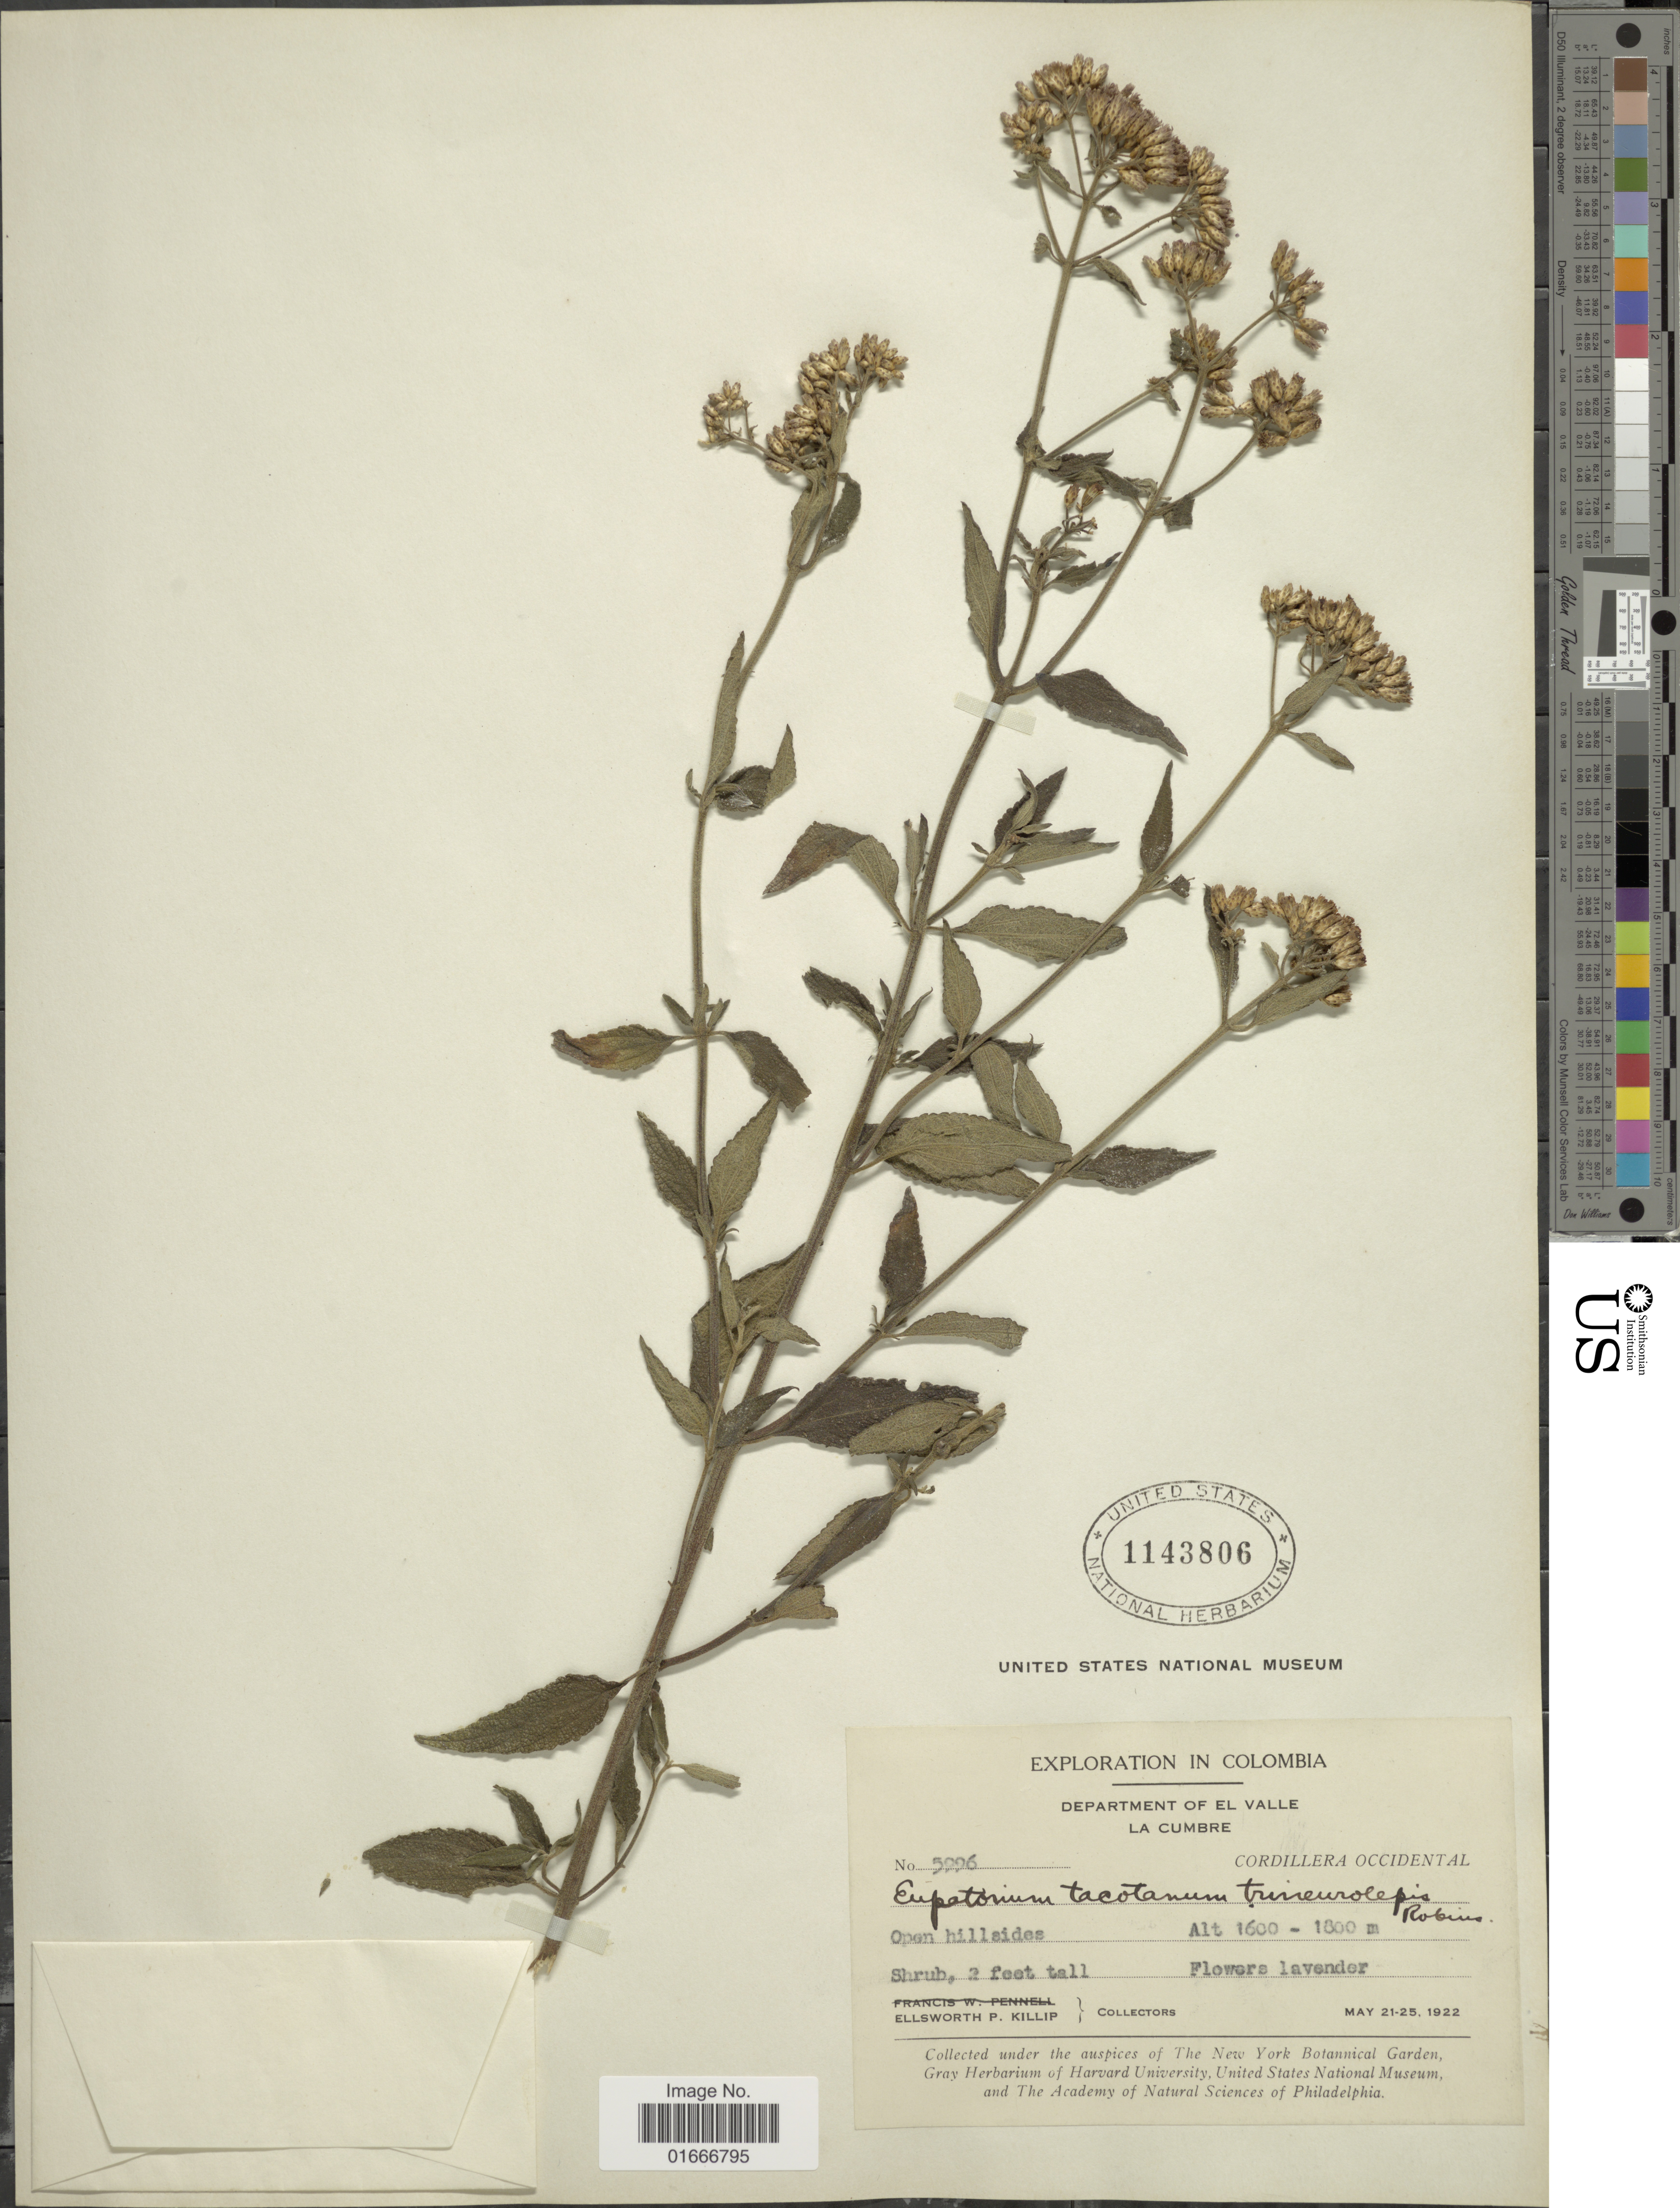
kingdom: Plantae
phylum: Tracheophyta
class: Magnoliopsida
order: Asterales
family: Asteraceae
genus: Chromolaena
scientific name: Chromolaena tacotana var. trineurolepis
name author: H. Rob.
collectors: E. P. Killip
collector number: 5996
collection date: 1922-05-21/1922-05-25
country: Colombia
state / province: Valle del Cauca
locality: Colombia. Department of El Valle. La Cumbre. Open hillsides. Cordillera Occicental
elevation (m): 1600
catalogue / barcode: US 1143806